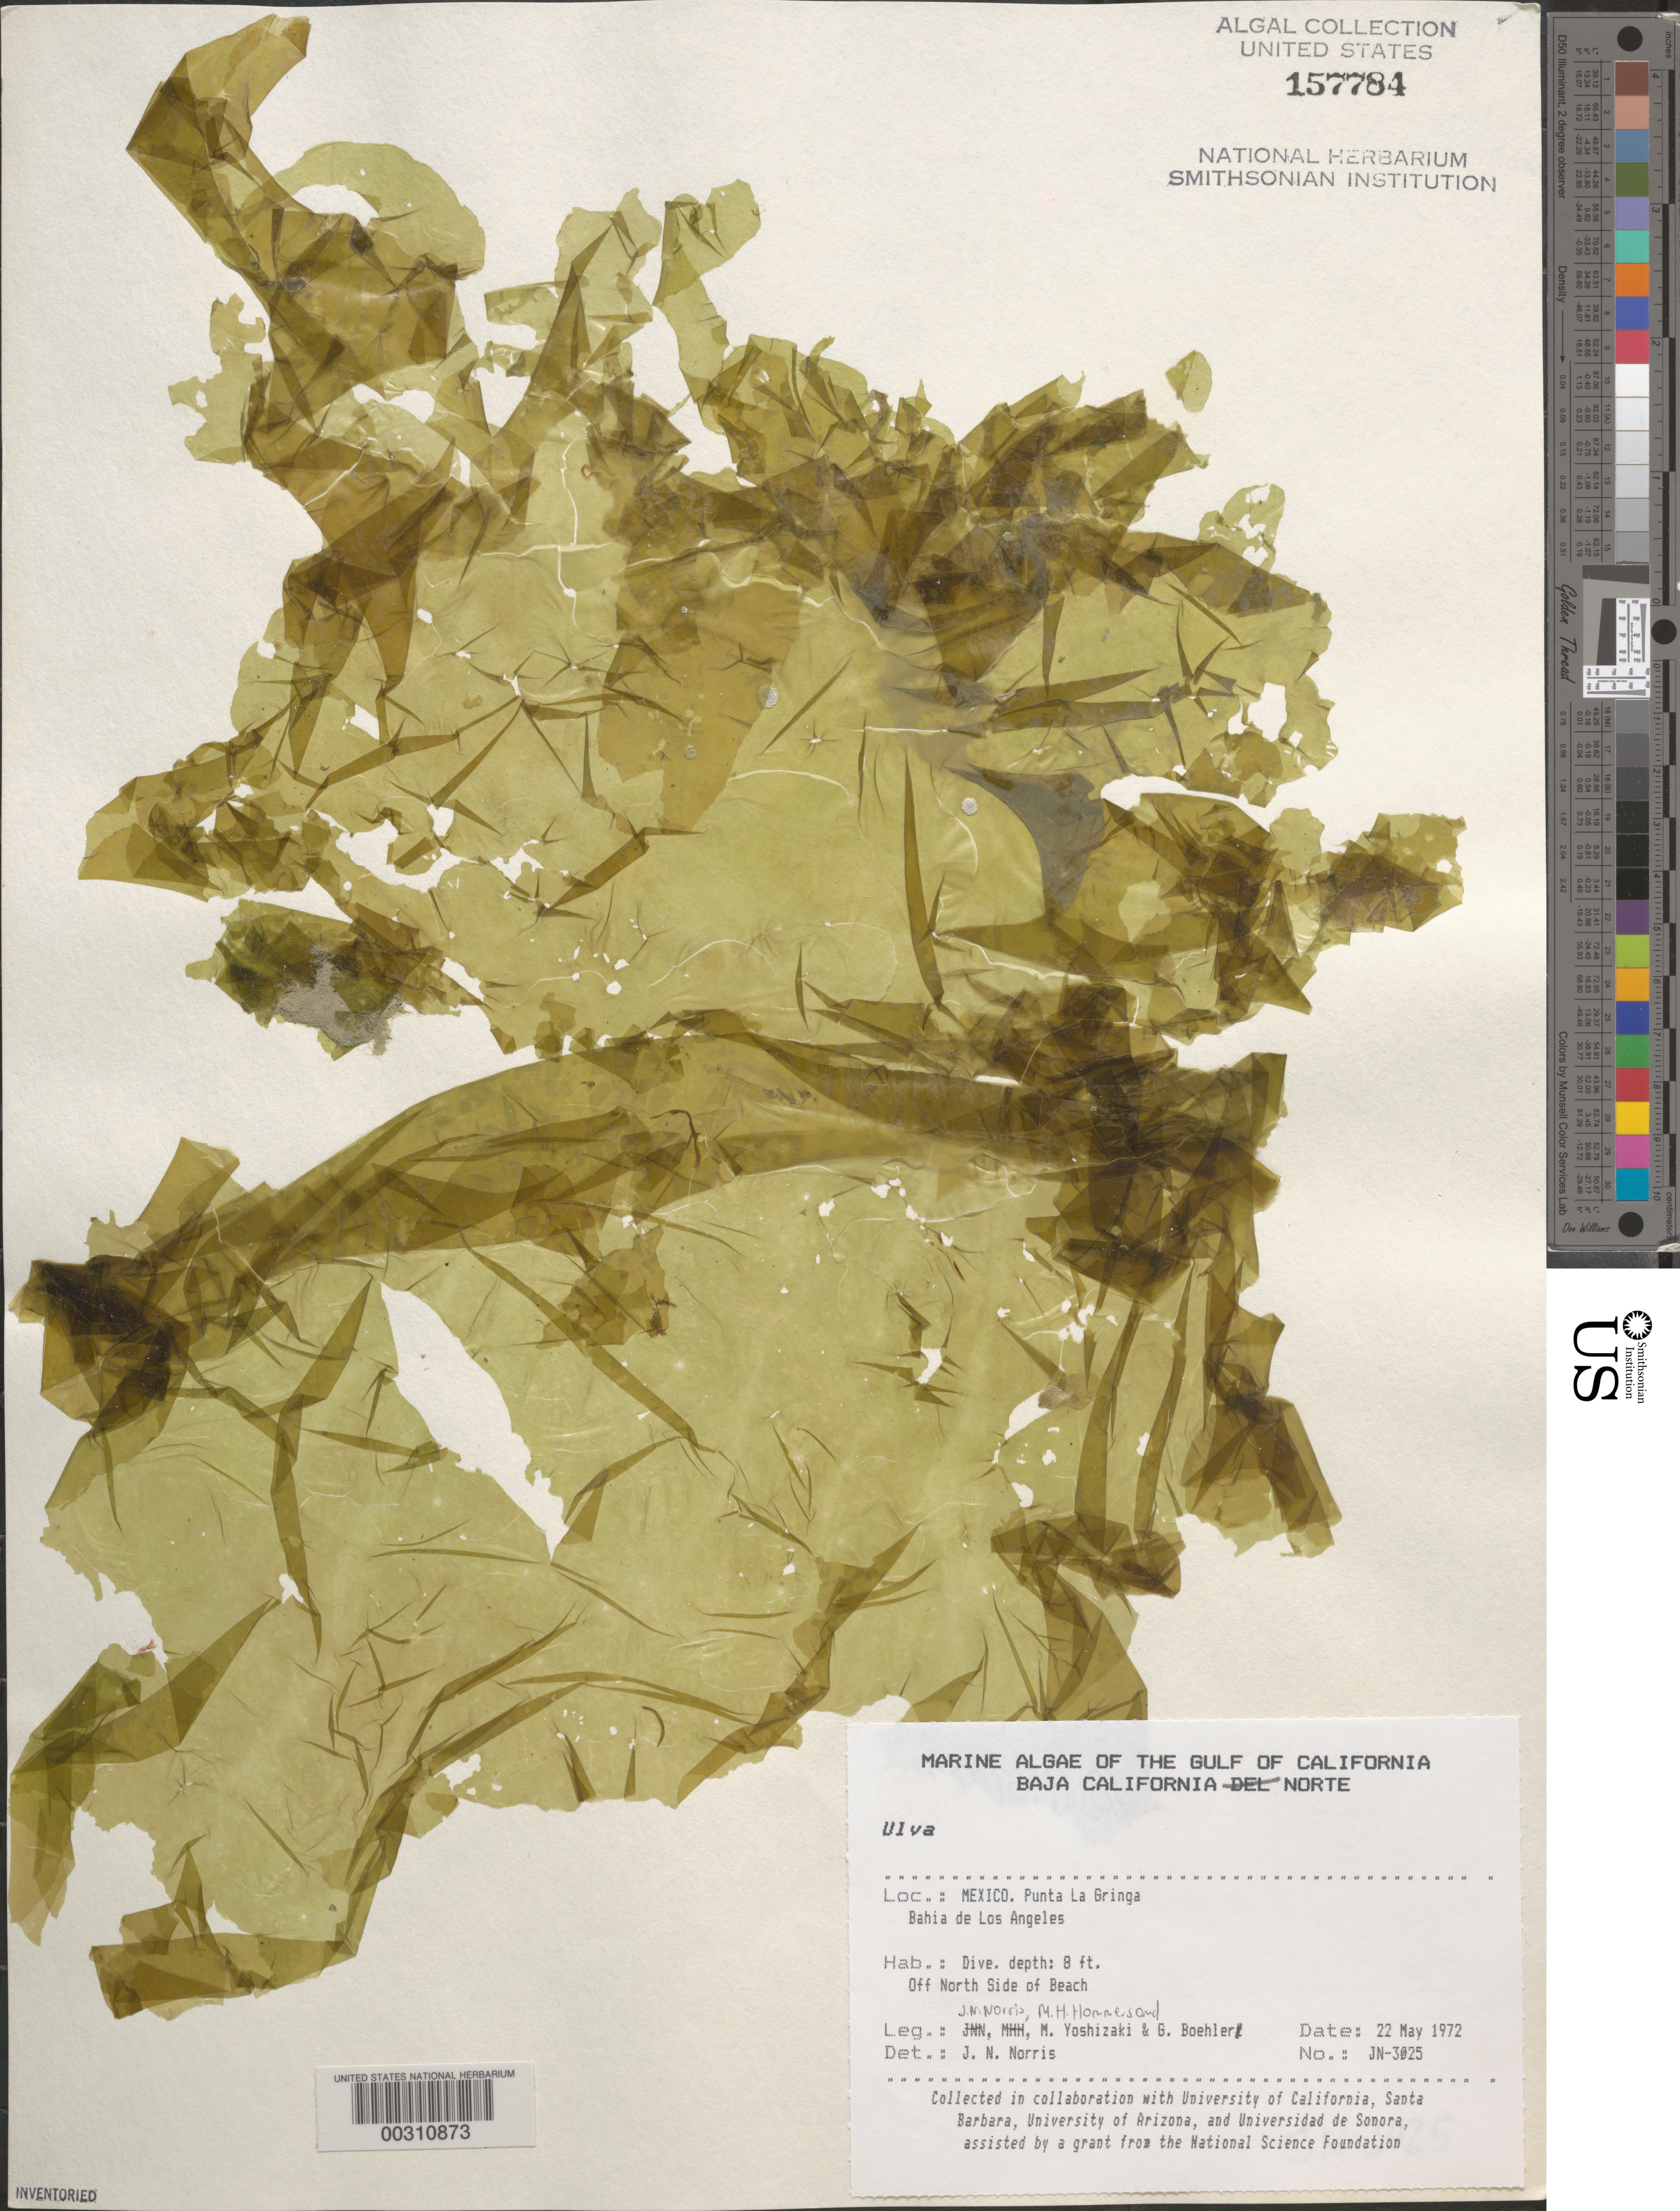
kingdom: Plantae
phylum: Chlorophyta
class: Ulvophyceae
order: Ulvales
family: Ulvaceae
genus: Ulva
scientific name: Ulva sp.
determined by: Norris, James N.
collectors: J. N. Norris, M. H. Hommersand, M. Yoshizaki & G. Boehlert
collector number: JN-3025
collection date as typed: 22 May 1972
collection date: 1972-05-22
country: Mexico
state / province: Baja California Norte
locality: Punta La Gringa, Bahia de los Angeles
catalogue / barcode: US 157784